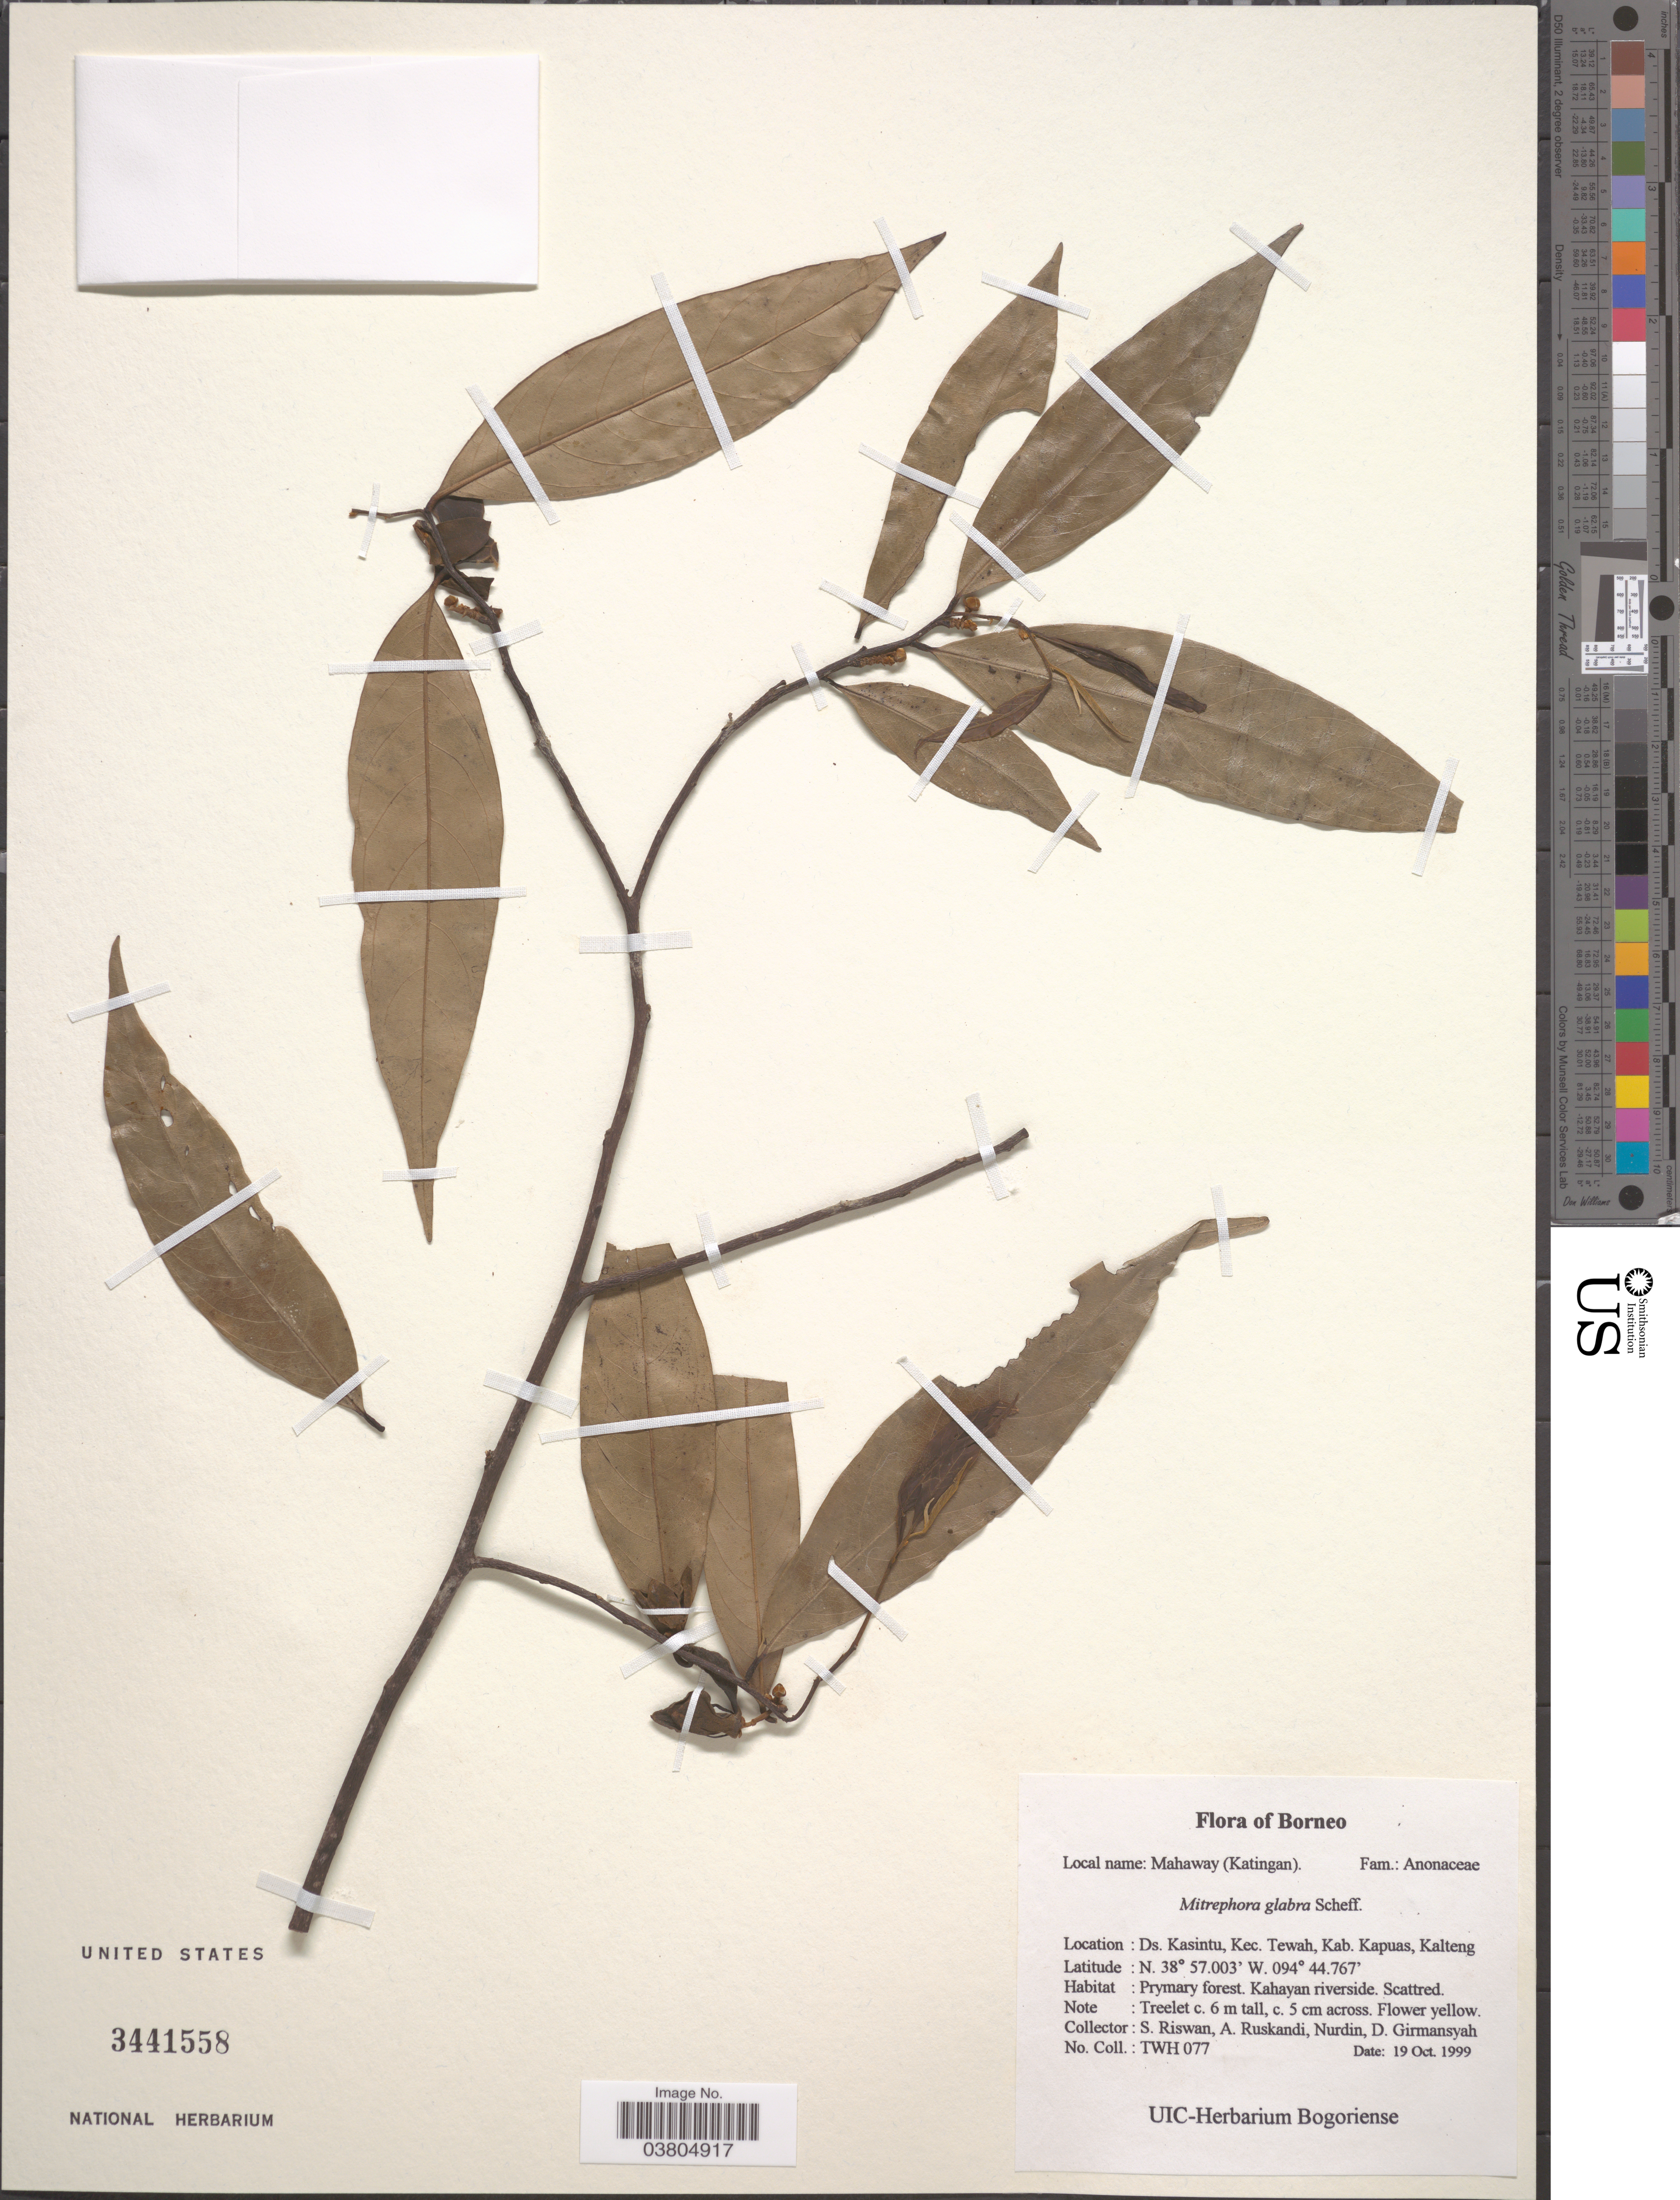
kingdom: Plantae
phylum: Tracheophyta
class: Magnoliopsida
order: Magnoliales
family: Annonaceae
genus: Mitrephora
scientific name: Mitrephora glabra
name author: Scheff.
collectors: S. Riswan, A. Ruskandi, Nurdin, D. & D. Girmansyah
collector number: TWH077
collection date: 1999-10-19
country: Indonesia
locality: Borneo. Ds. Kasintu, Kec. Tewah, Kab. Kapuas, Kalteng. Kahayan riverside.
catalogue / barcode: US 3441558